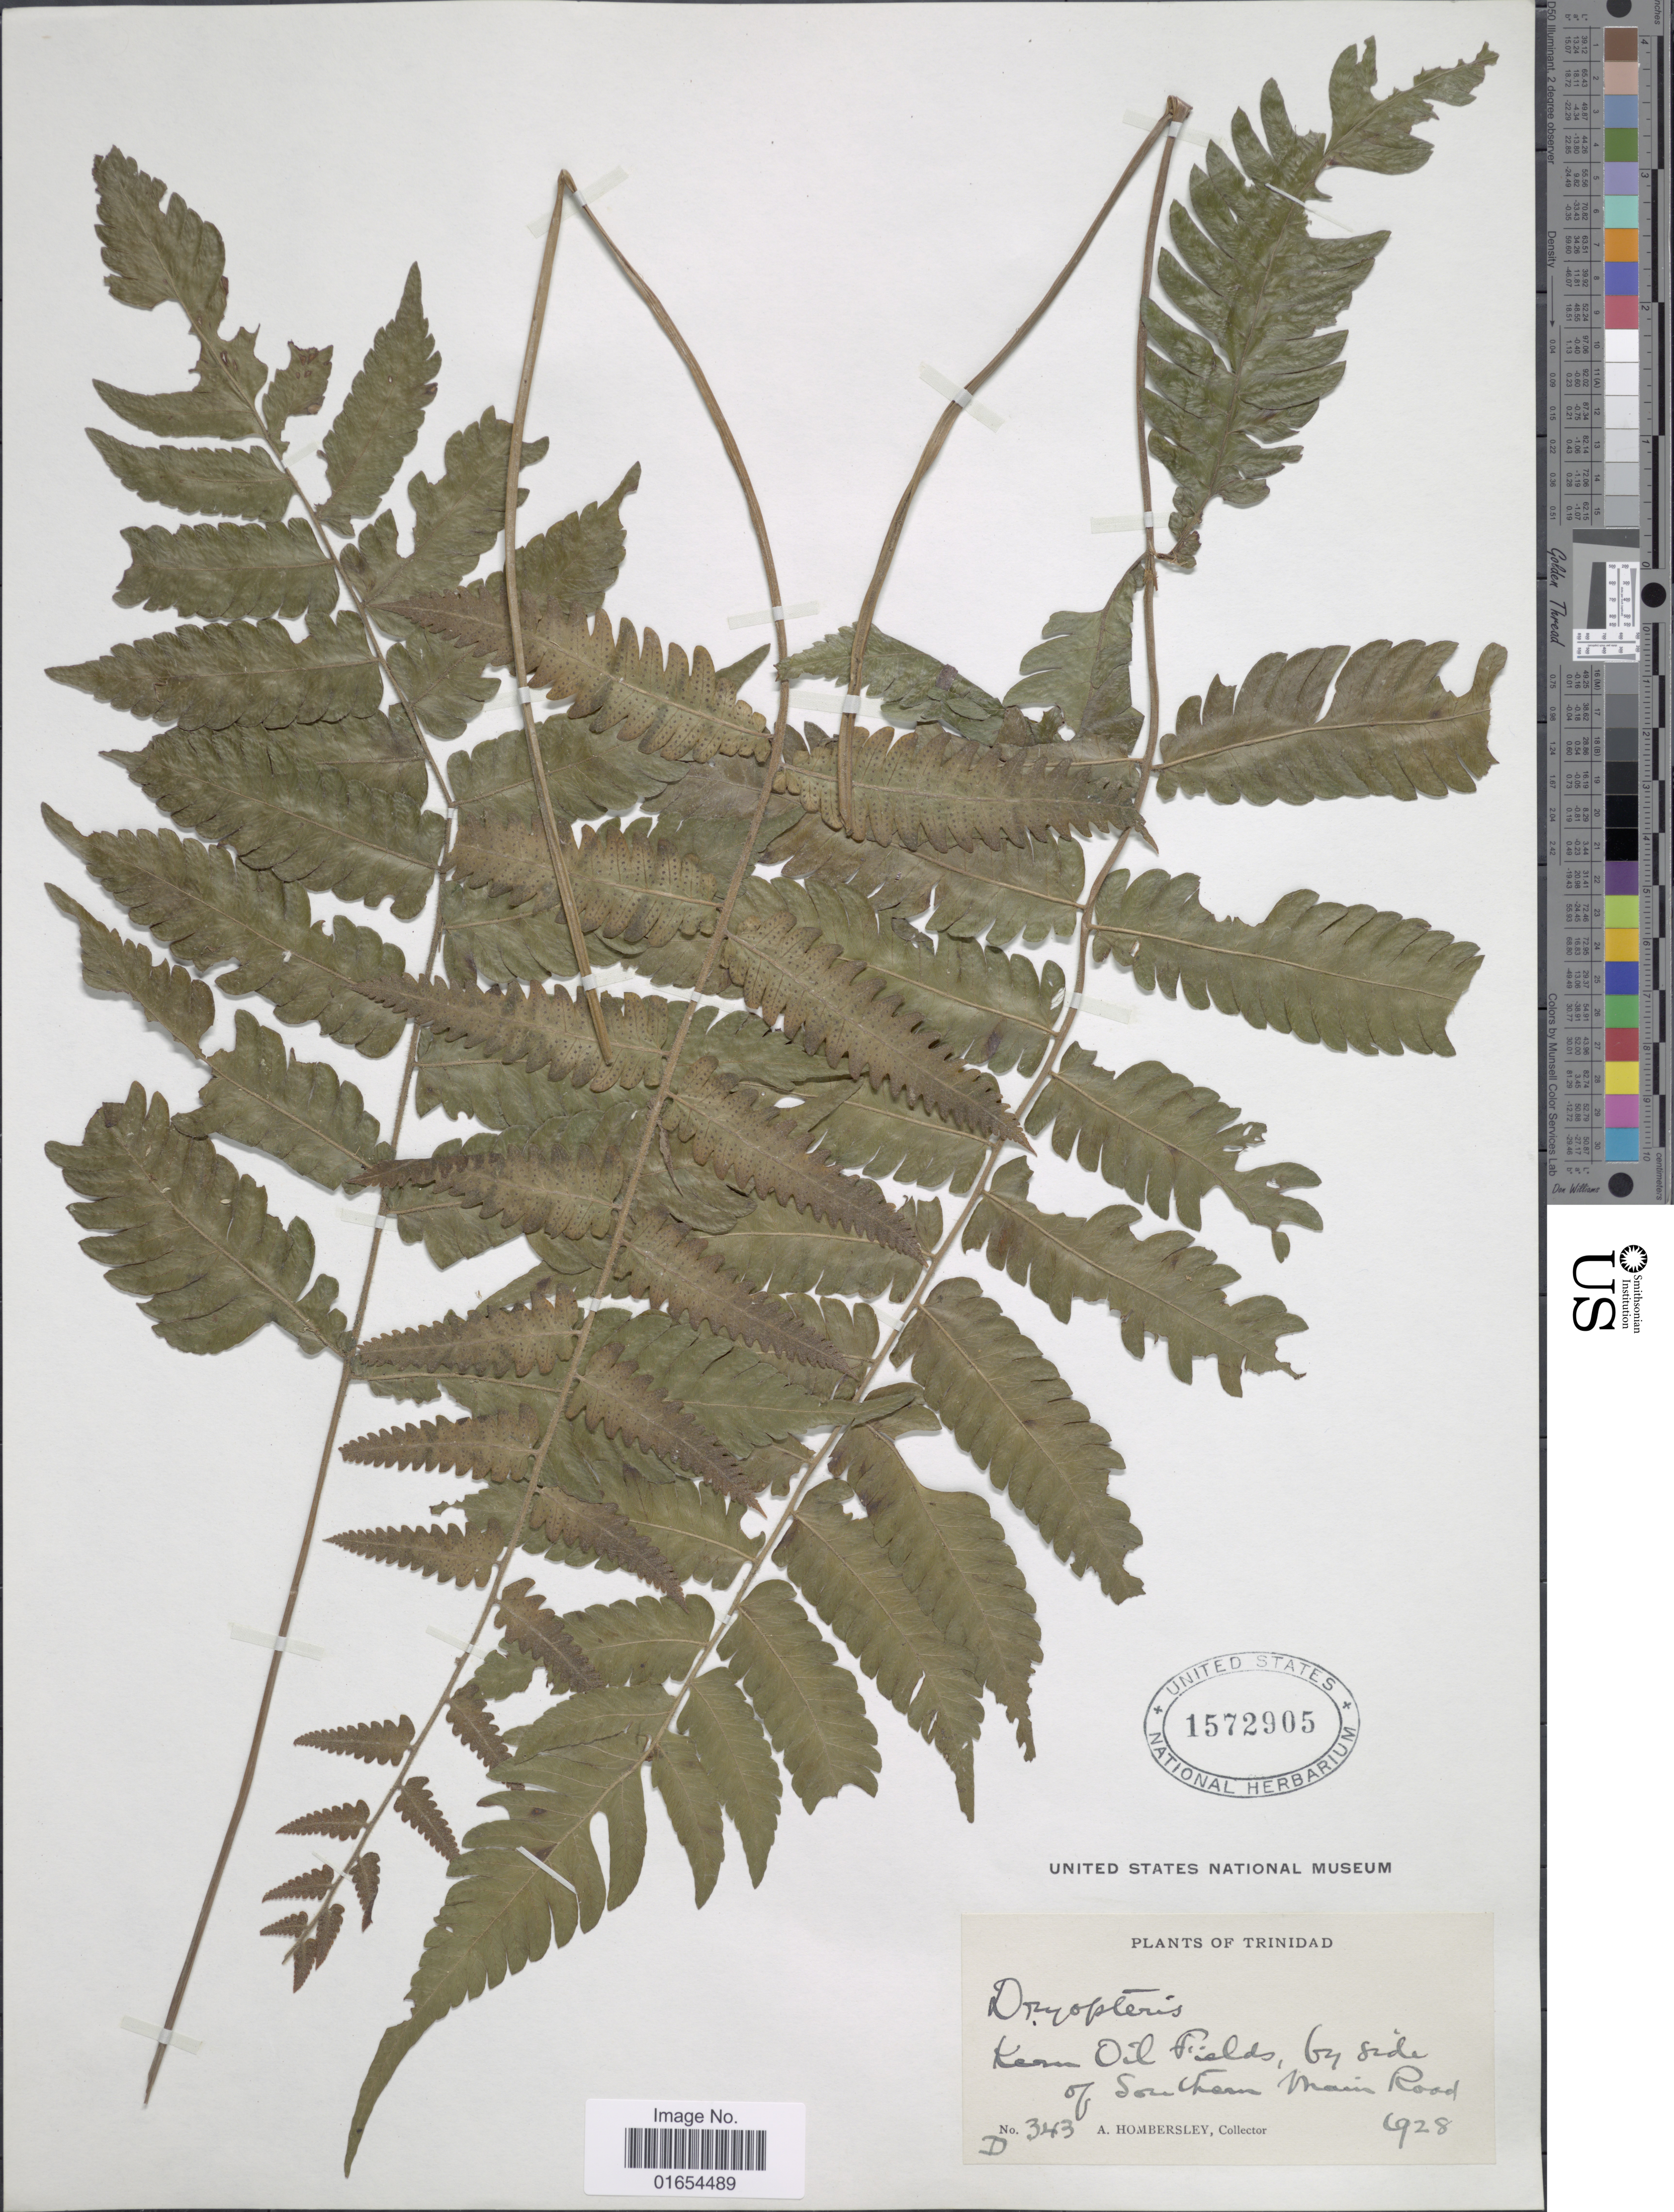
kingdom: Plantae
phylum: Tracheophyta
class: Polypodiopsida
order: Polypodiales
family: Thelypteridaceae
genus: Goniopteris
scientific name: Goniopteris abrupta (Desv.) comb. nov., ined 2015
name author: (Desv.)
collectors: A. Hombersley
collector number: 343D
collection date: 1928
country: Trinidad and Tobago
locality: Trinidad, Kern Oil Fields, by side of Southern Main Road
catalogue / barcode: US 1572905